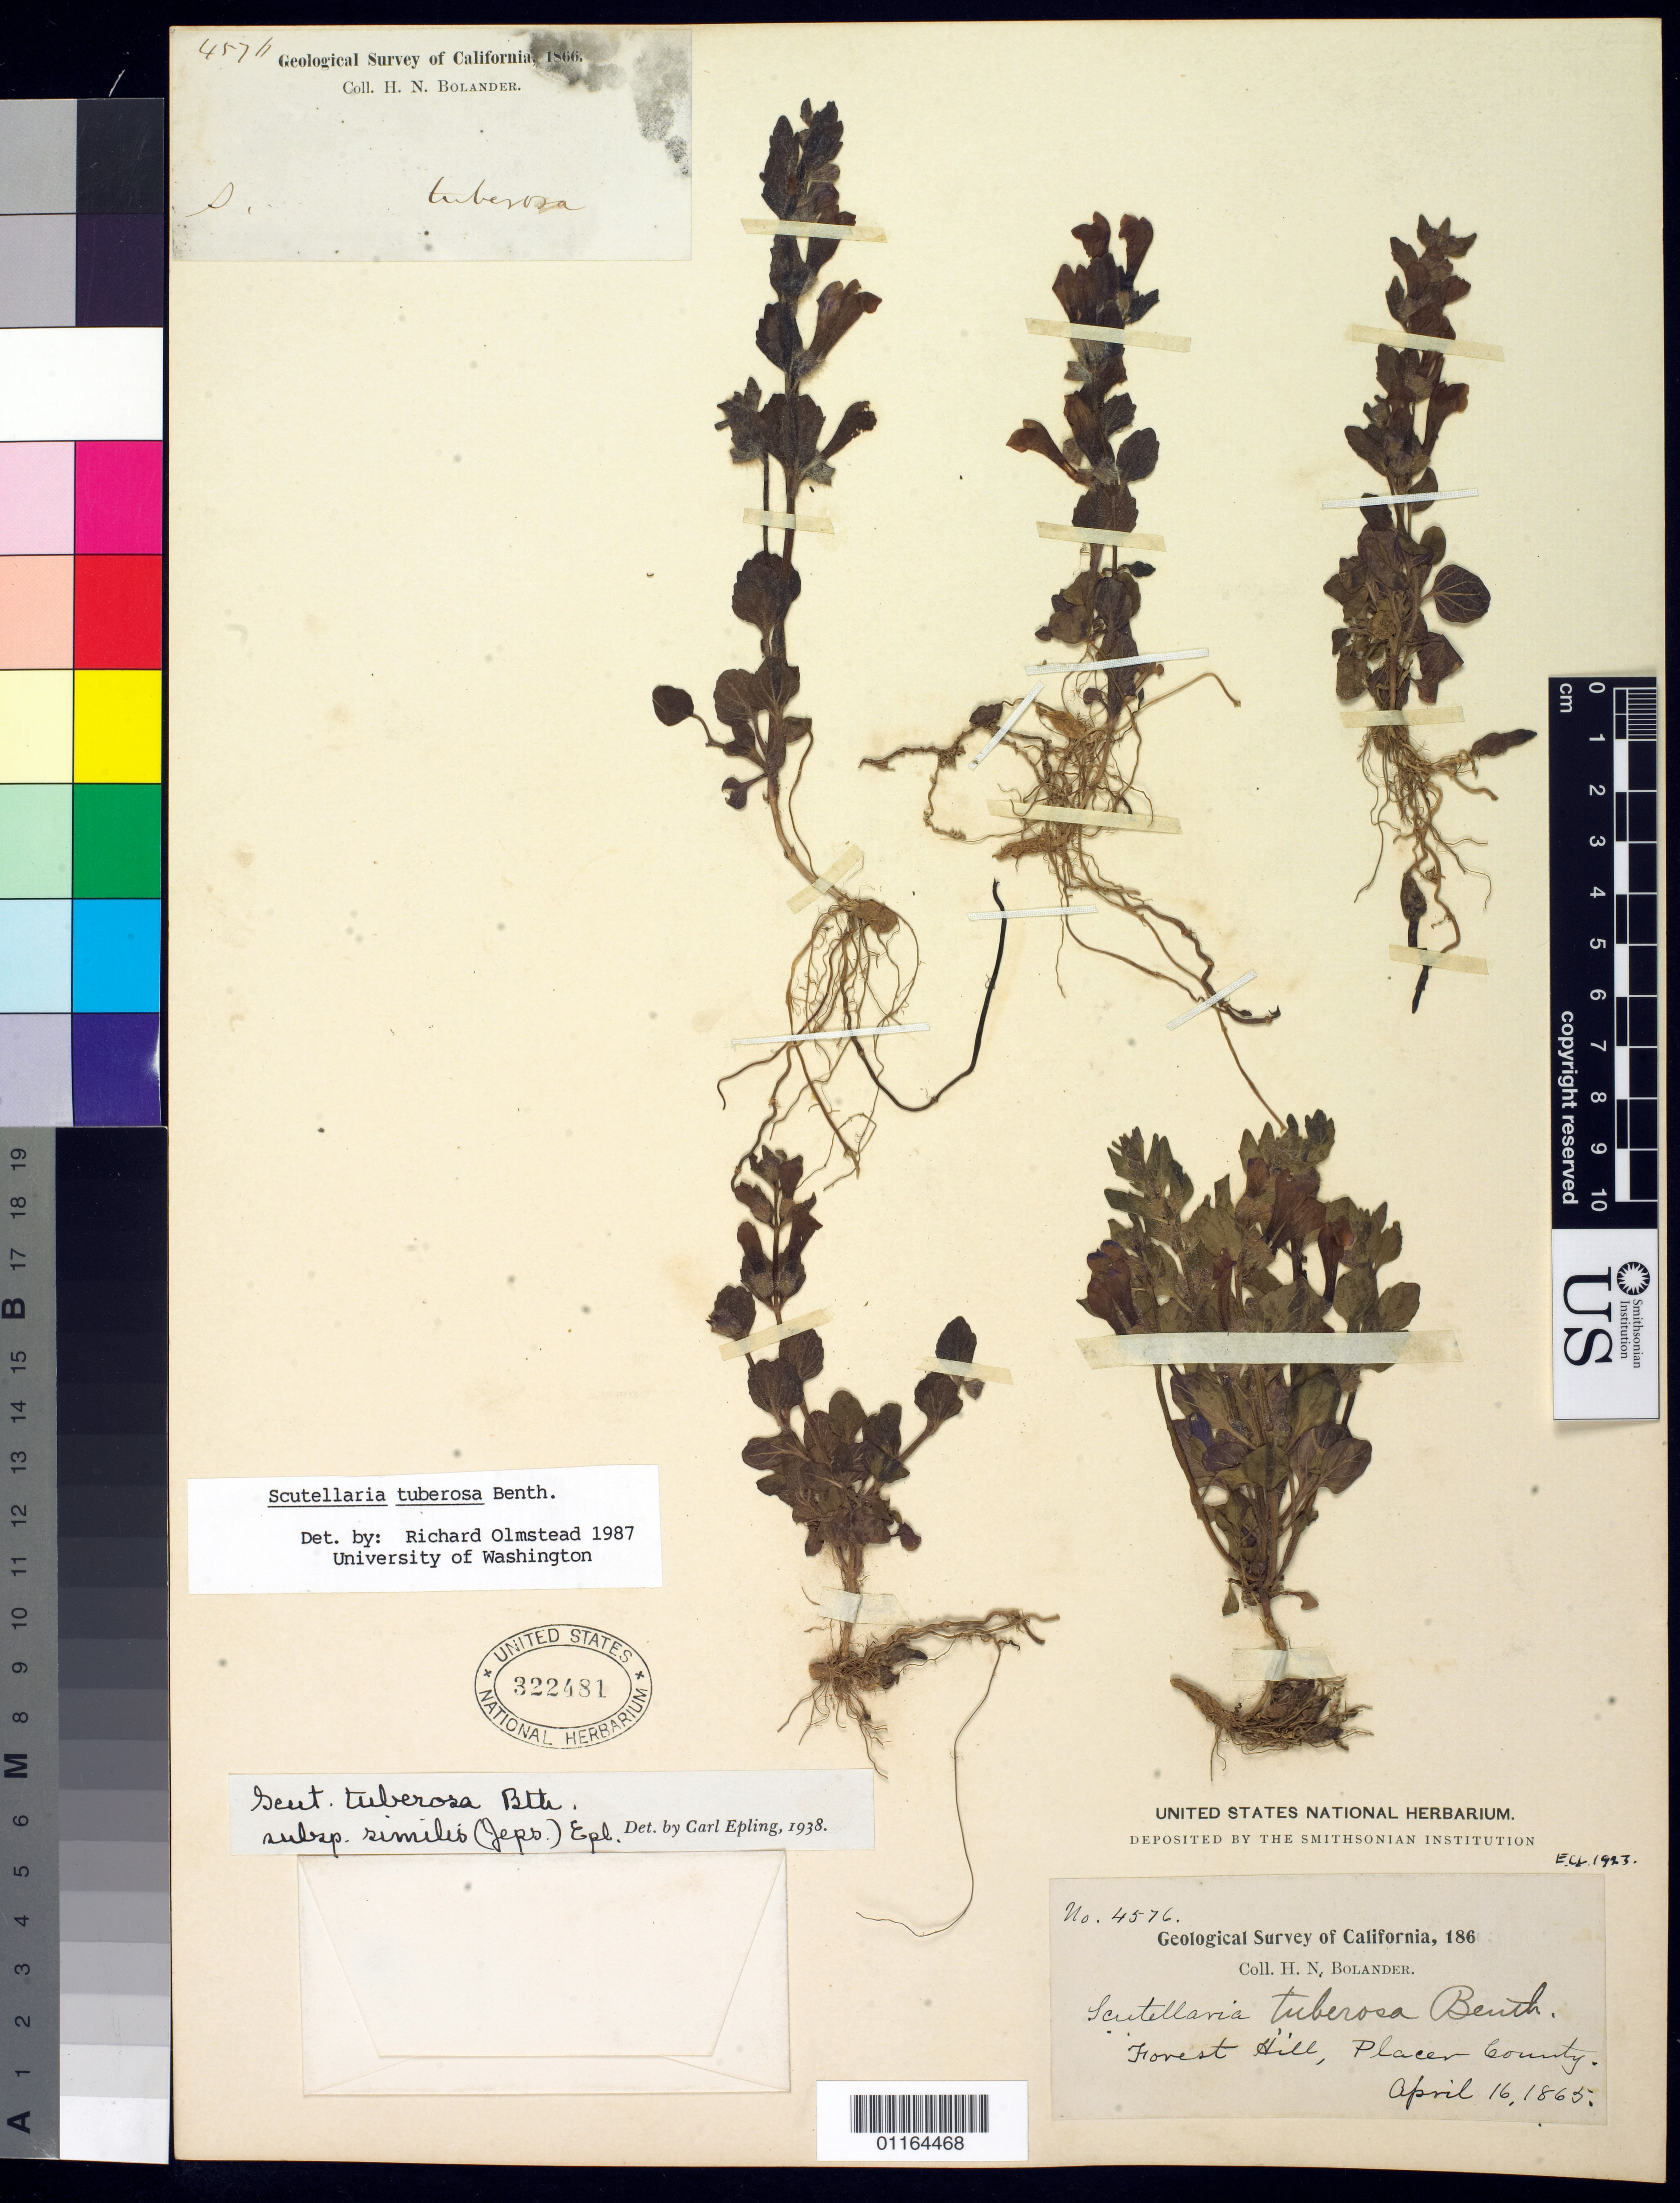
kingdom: Plantae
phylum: Tracheophyta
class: Magnoliopsida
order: Lamiales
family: Lamiaceae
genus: Scutellaria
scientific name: Scutellaria tuberosa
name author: Benth.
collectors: H. Bolander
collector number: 4576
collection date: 1865-04-16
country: United States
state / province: California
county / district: Placer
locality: Forest Hill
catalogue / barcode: US 322481